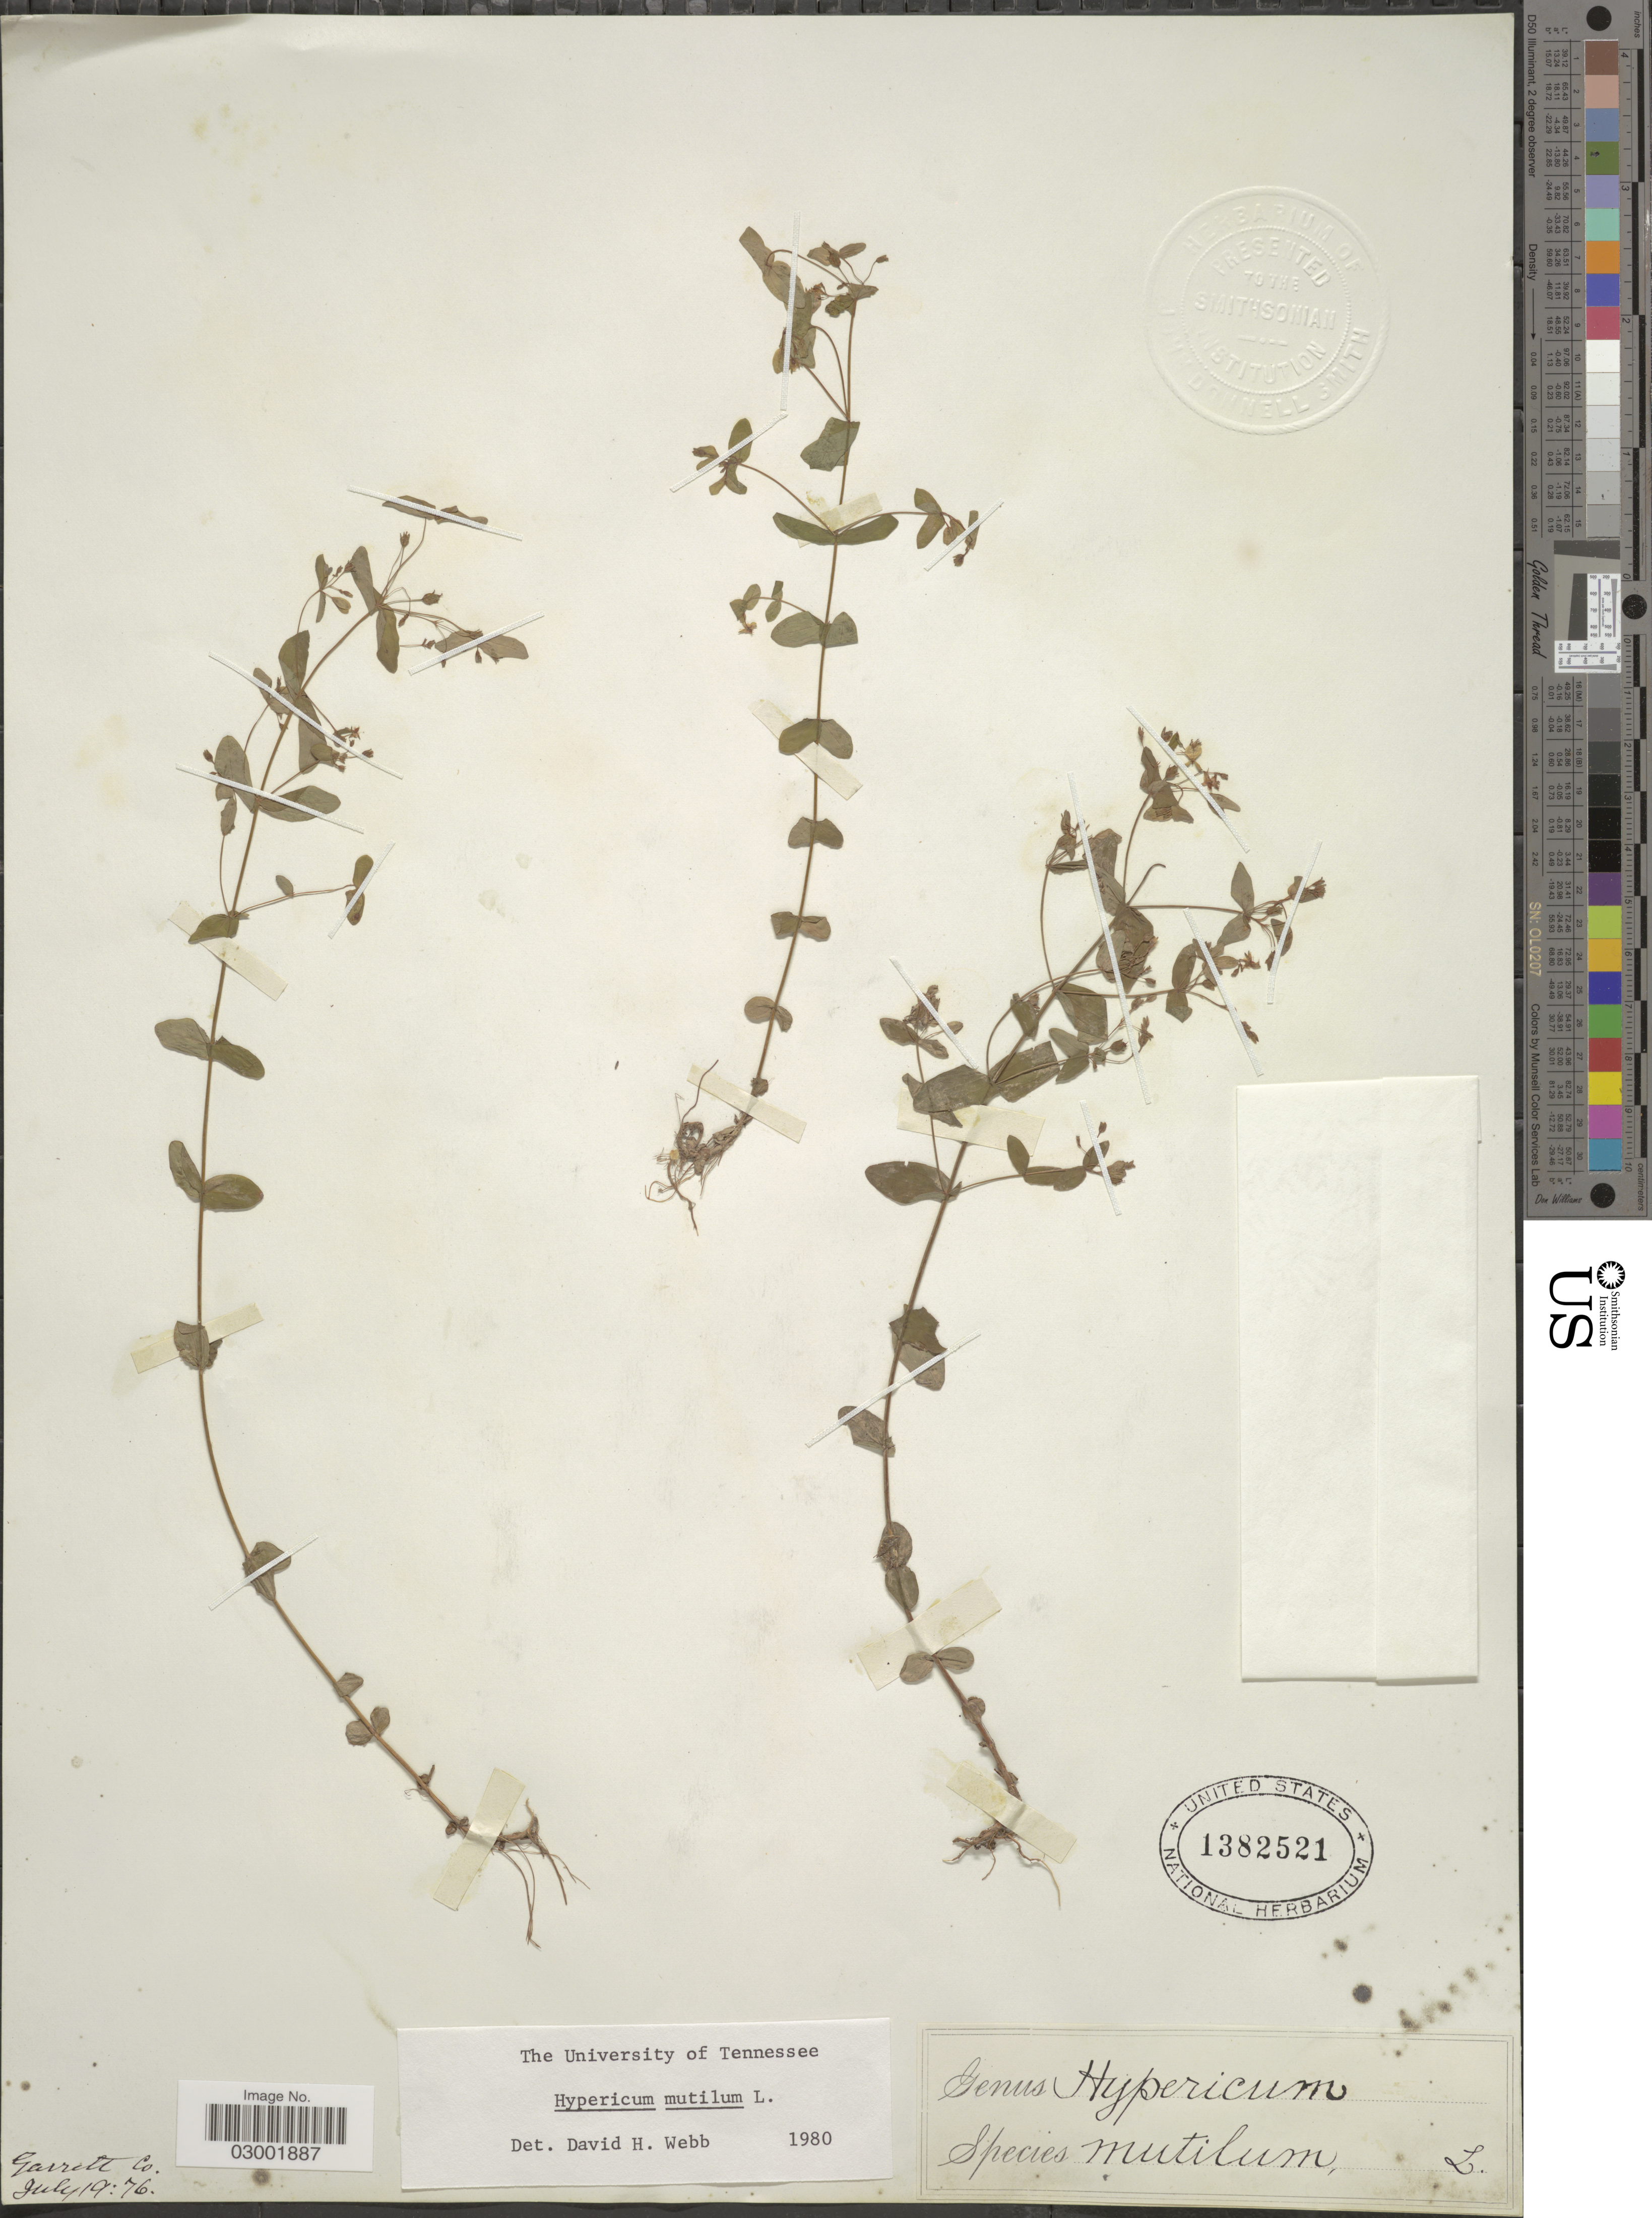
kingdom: Plantae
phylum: Tracheophyta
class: Magnoliopsida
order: Malpighiales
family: Hypericaceae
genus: Hypericum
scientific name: Hypericum mutilum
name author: L.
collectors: J. Donnell Smith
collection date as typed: Transcribed d/m/y: 19/7/76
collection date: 1876-07-19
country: United States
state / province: Maryland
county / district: Garrett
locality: Garrett Co.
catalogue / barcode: US 1382521